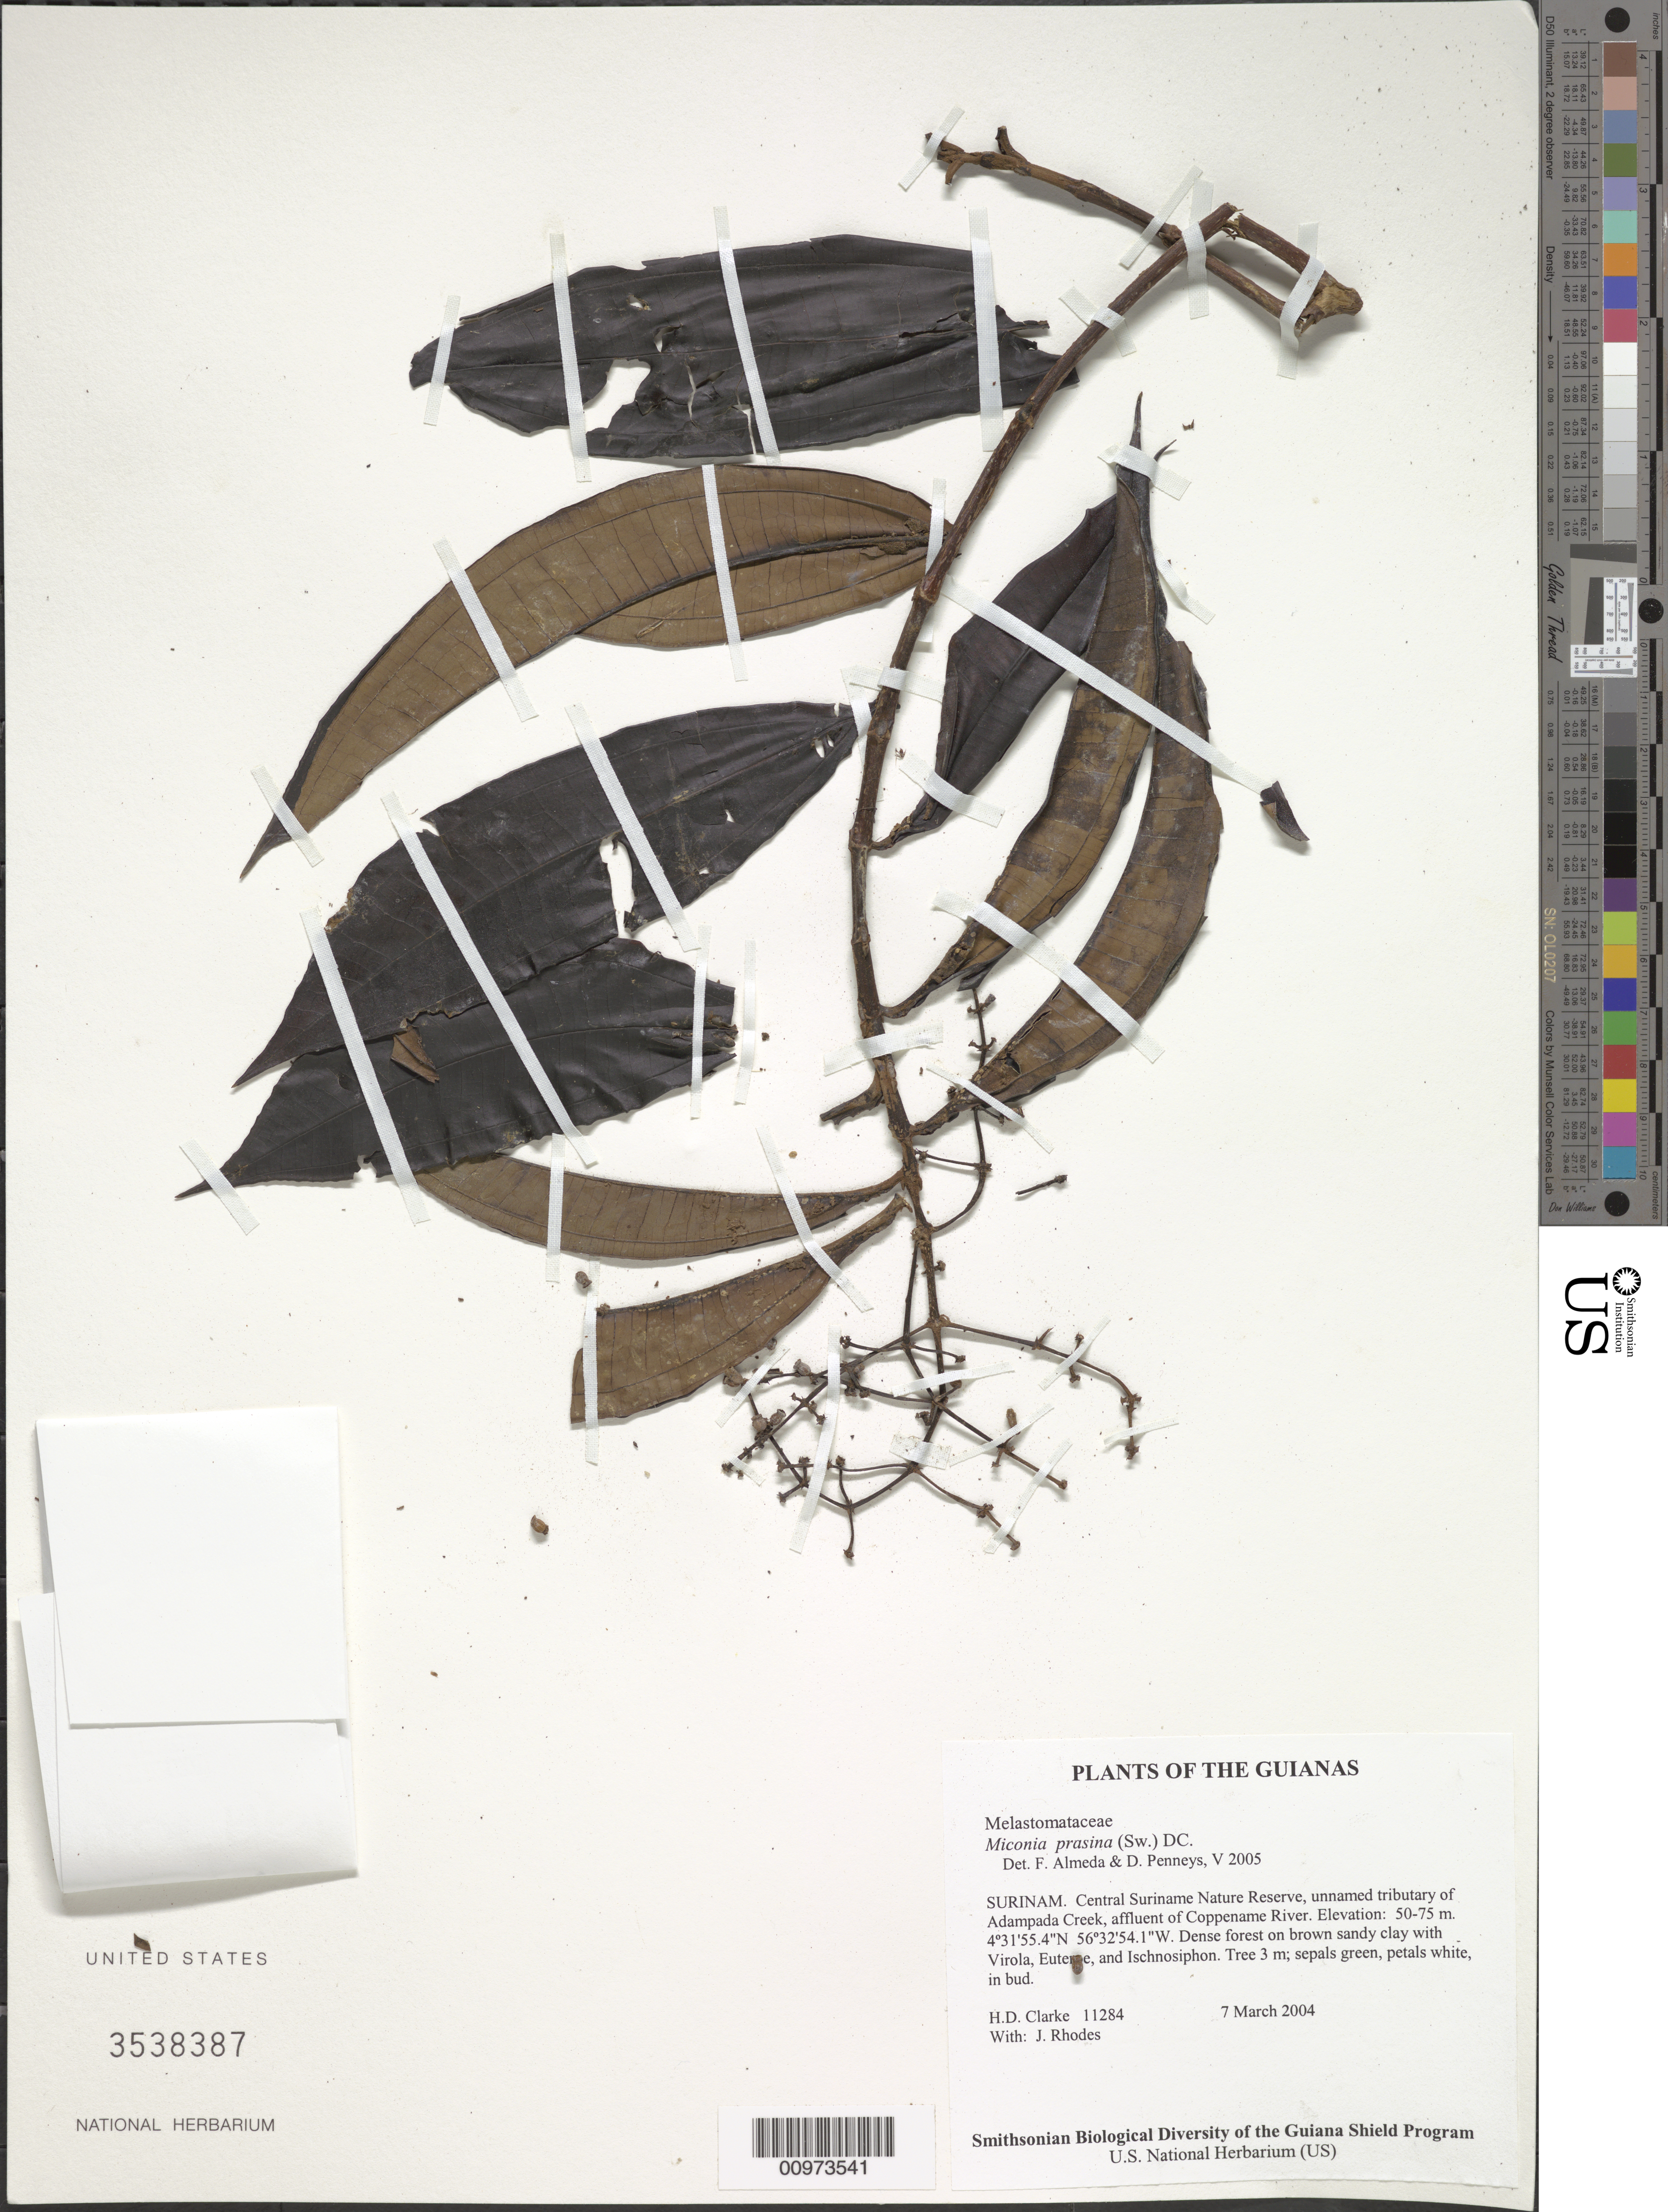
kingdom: Plantae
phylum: Tracheophyta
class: Magnoliopsida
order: Myrtales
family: Melastomataceae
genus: Miconia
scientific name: Miconia prasina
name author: (Sw.) DC.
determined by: Almeda, F.; Penneys, D. S.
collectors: H. D. Clarke & J. Rhodes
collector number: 11284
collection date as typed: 7 March 2004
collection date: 2004-03-07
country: Suriname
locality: Central Suriname Nature Reserve, unnamed tributary of Adampada Creek, affluent of Coppename River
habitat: Dense forest on brown sandy clay with Virola, Euterpe, and Ischnosiphon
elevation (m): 50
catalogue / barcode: US 3538387